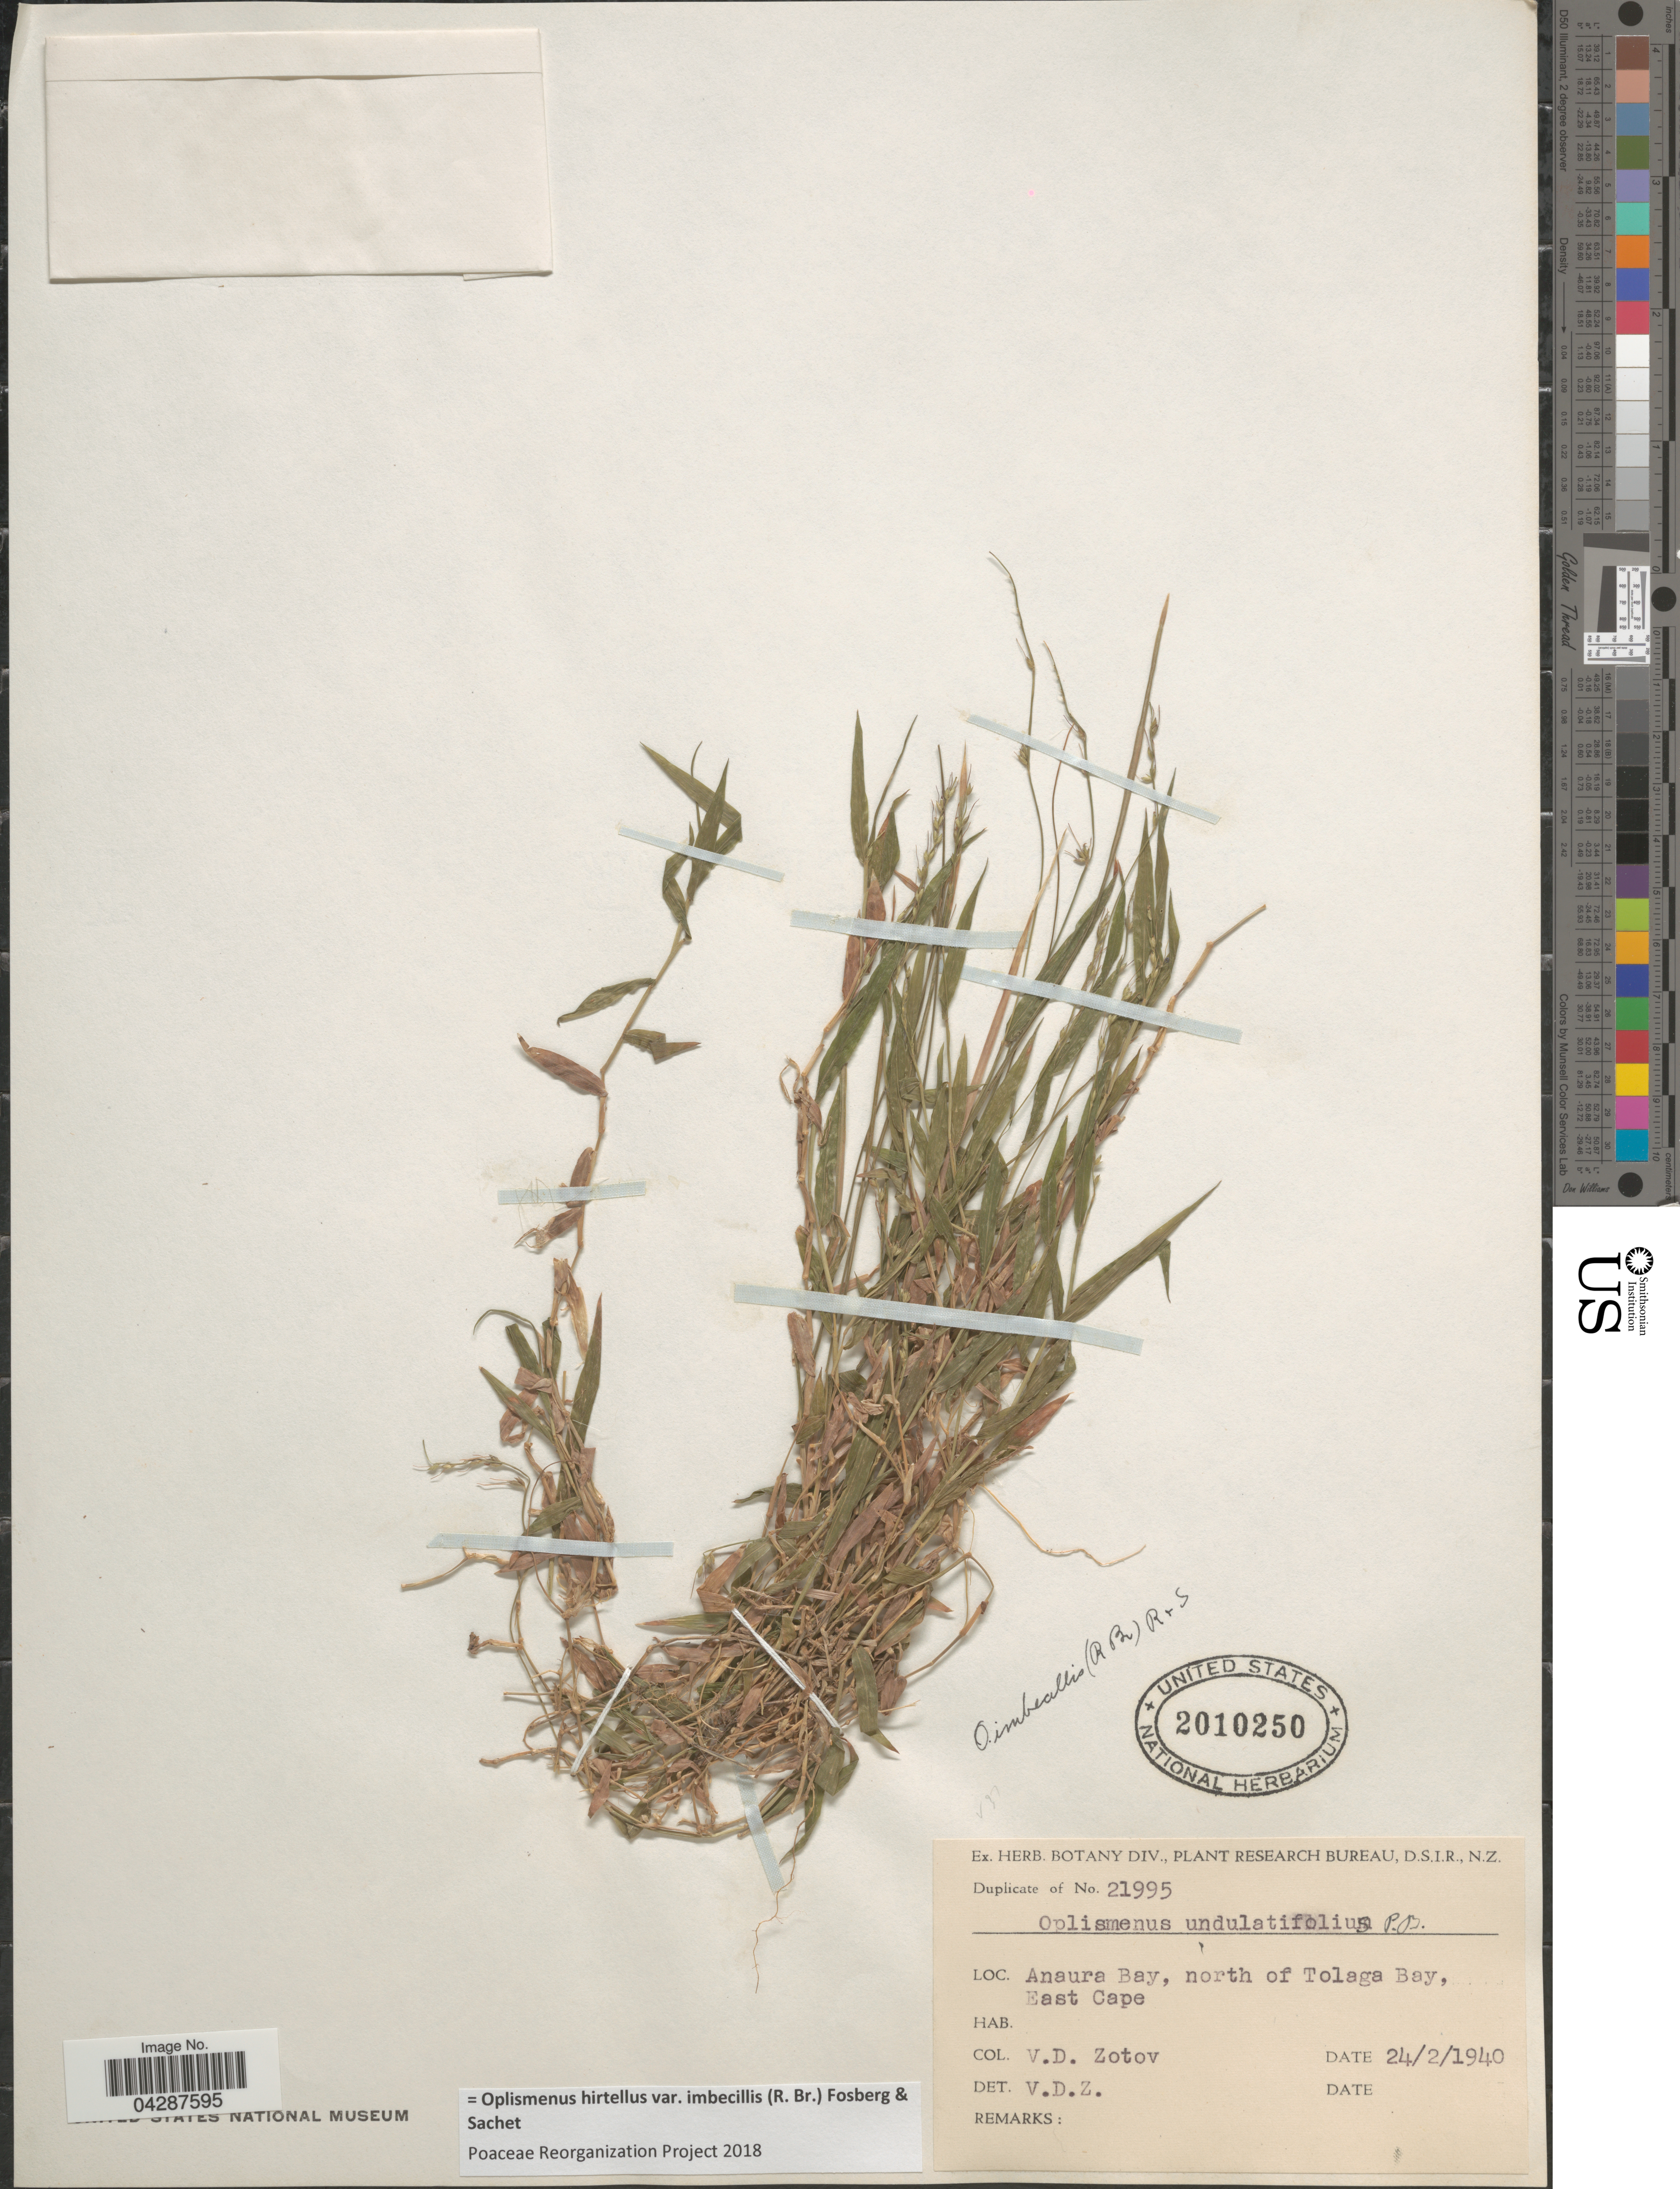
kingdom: Plantae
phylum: Tracheophyta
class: Liliopsida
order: Poales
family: Poaceae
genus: Oplismenus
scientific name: Oplismenus hirtellus var. imbecillis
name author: (R. Br.) Fosberg & Sachet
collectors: V. Zotov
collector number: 21995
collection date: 1940-02-24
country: South Africa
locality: Anaura Bay, north of Tolaga Bay, East Cape.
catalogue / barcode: US 2010250